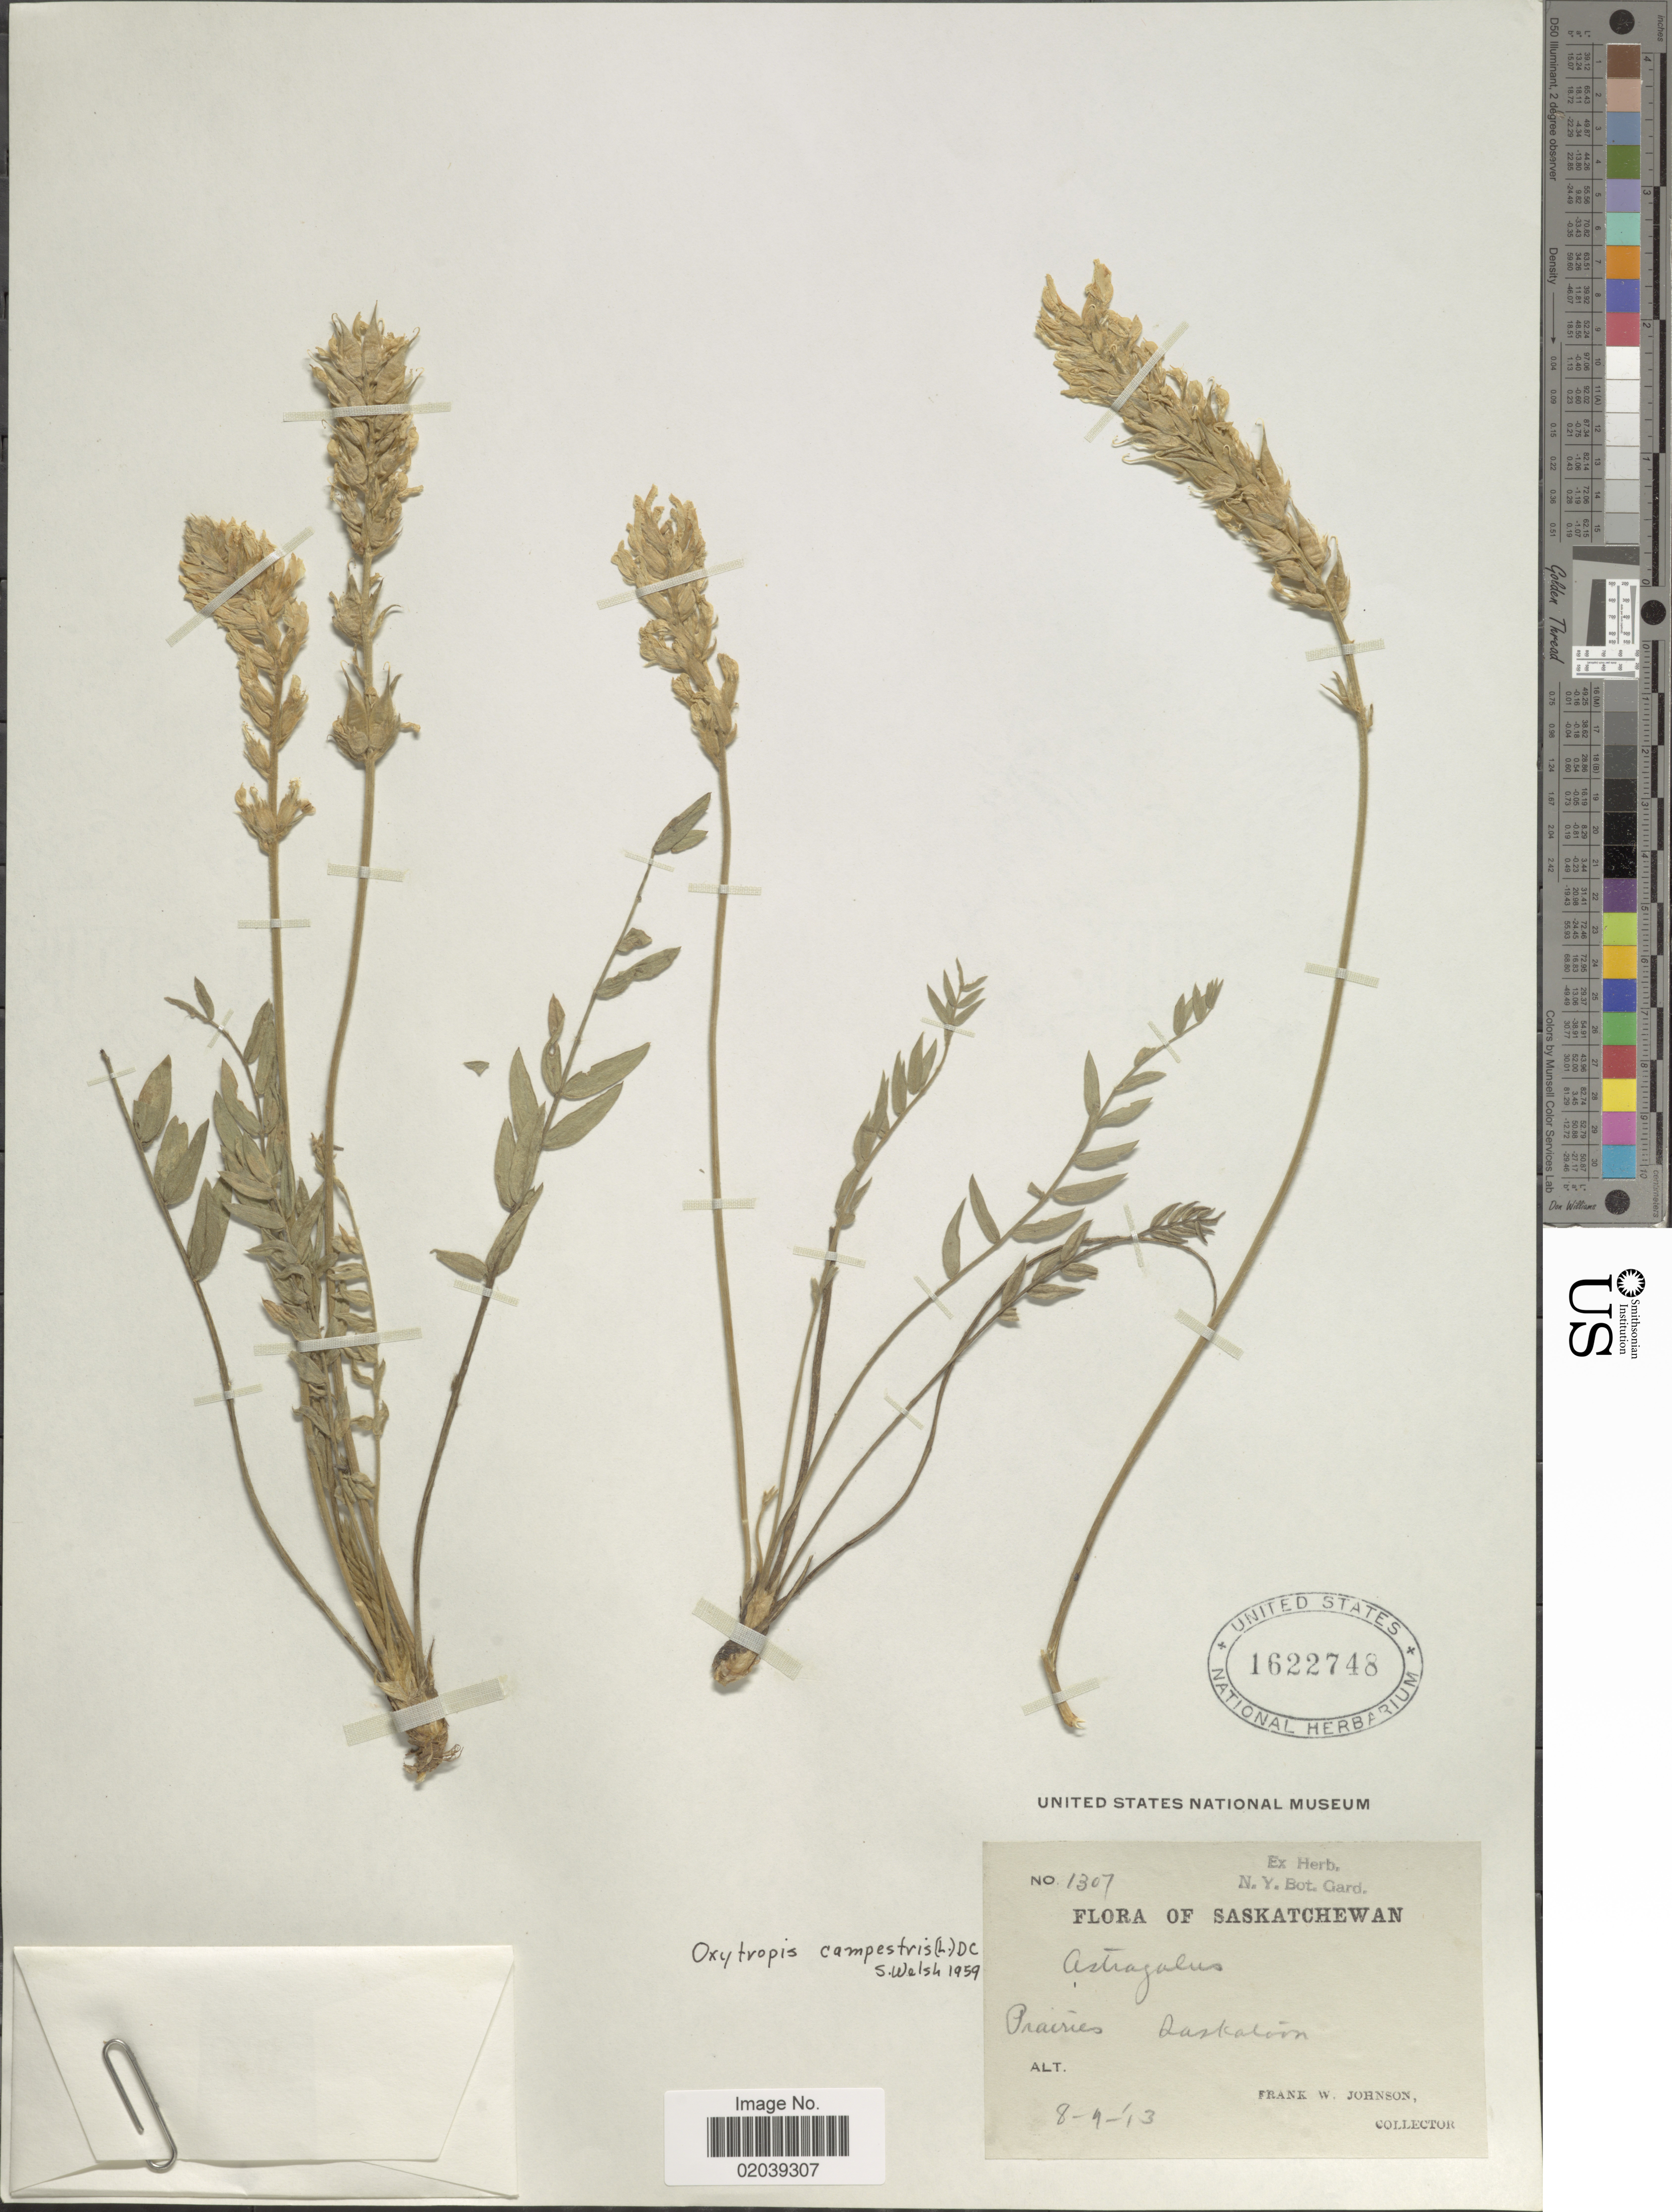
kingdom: Plantae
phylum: Tracheophyta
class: Magnoliopsida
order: Fabales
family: Fabaceae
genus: Oxytropis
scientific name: Oxytropis campestris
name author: (L.) DC.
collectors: F. W. Johnson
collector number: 1307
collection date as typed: Transcribed d/m/y: 9/8/43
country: Canada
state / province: Saskatchewan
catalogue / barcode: US 1622748